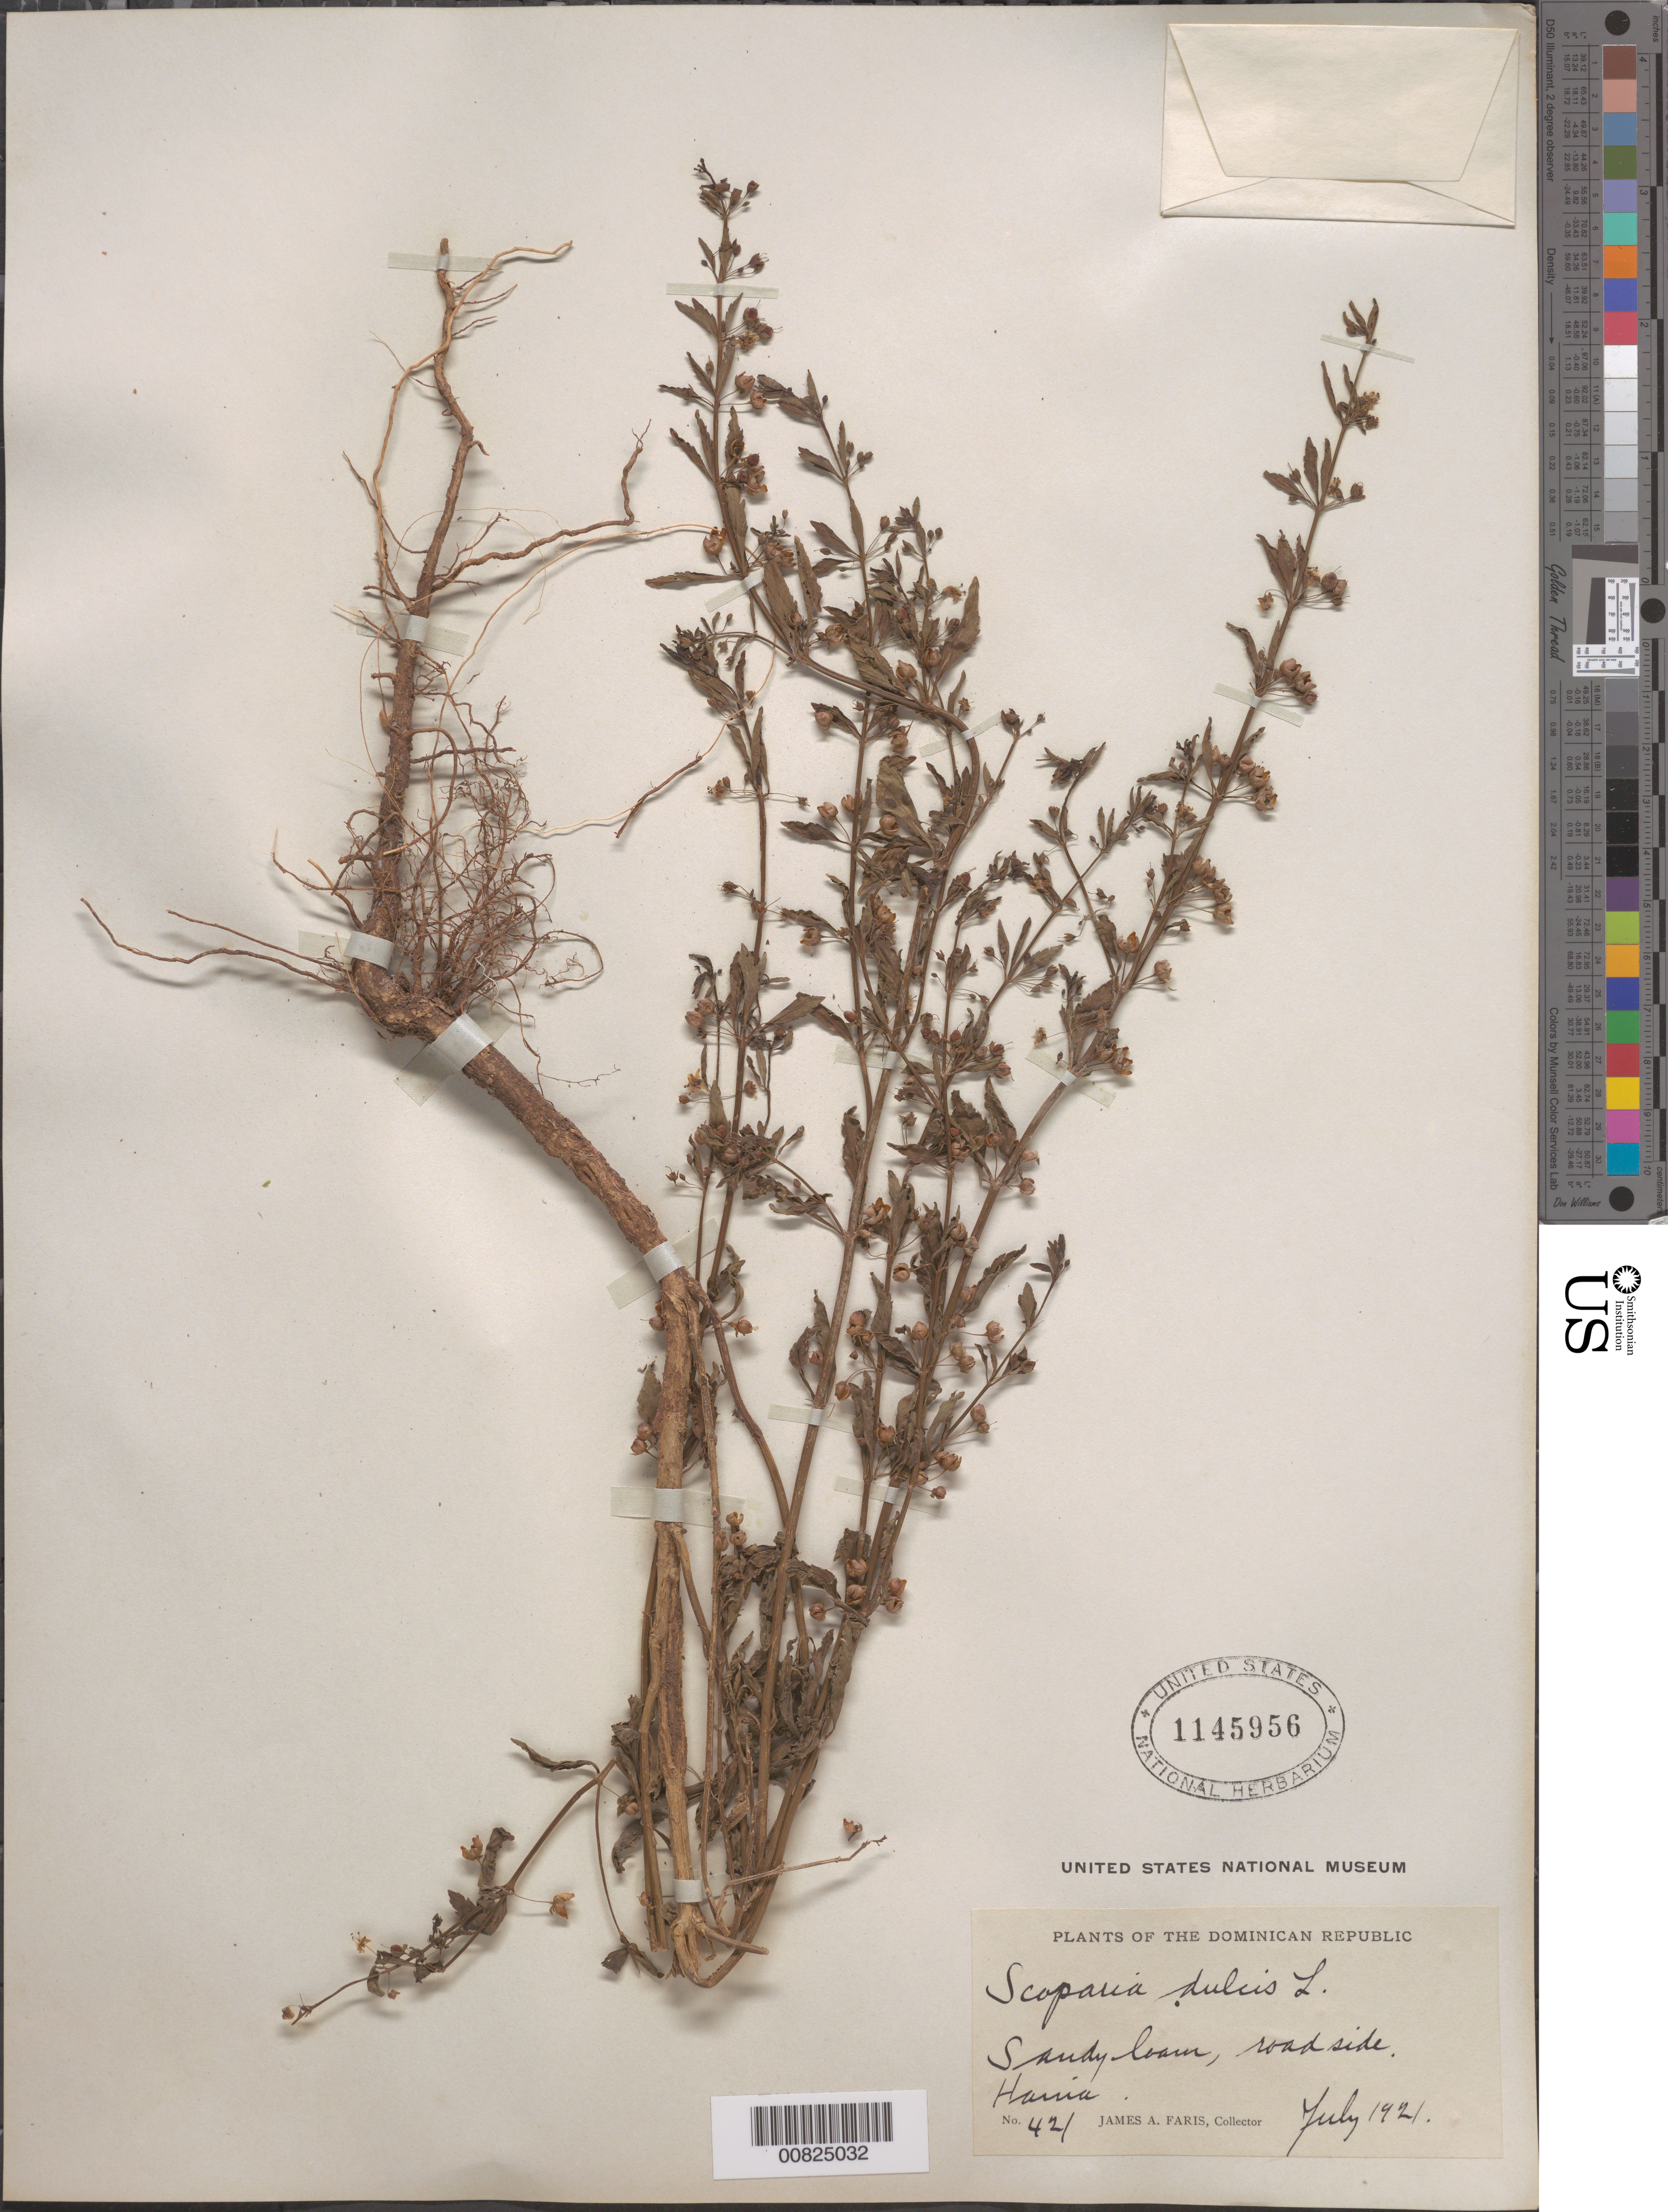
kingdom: Plantae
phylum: Tracheophyta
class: Magnoliopsida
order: Lamiales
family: Plantaginaceae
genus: Scoparia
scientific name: Scoparia dulcis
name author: L.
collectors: J. Faris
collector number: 421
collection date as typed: Jul 1921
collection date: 1921-07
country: Dominican Republic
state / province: San Cristóbal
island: Hispaniola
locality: Haina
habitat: Sandy loam, roadside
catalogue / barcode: US 1145956